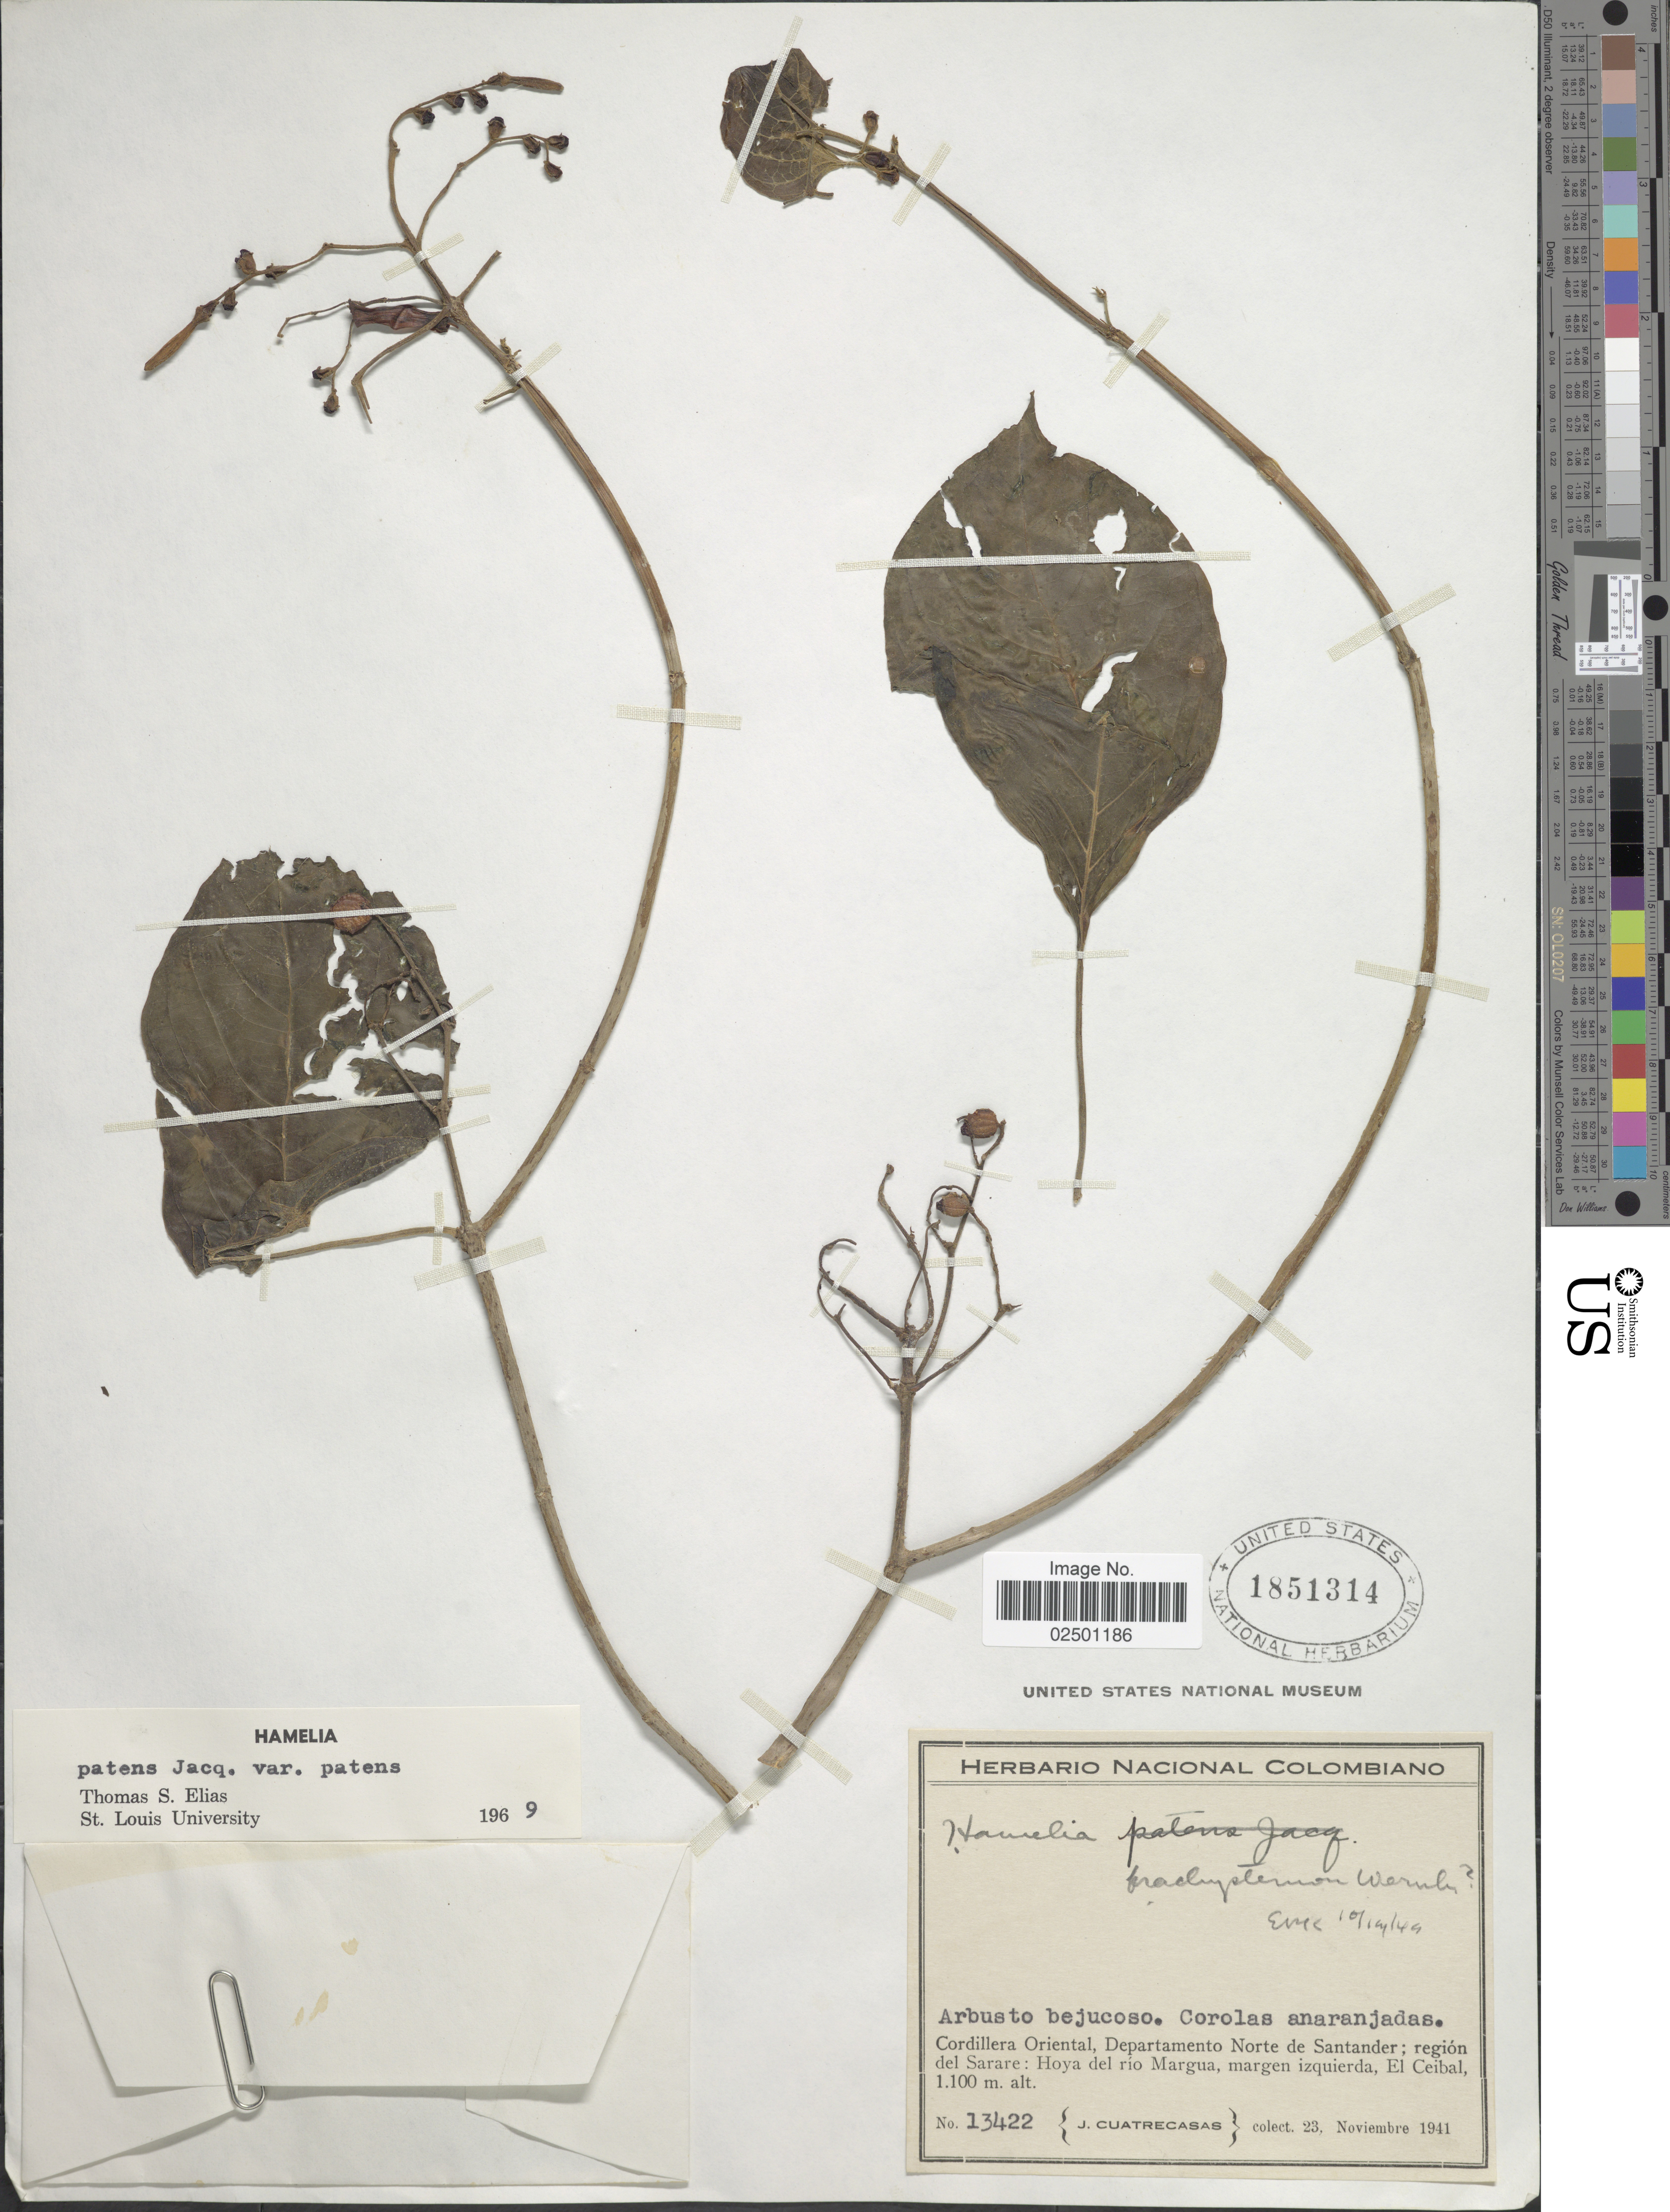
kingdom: Plantae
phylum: Tracheophyta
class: Magnoliopsida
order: Gentianales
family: Rubiaceae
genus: Hamelia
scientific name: Hamelia patens var. patens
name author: Jacq.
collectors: J. Cuatrecasas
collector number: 13422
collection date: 1941-11-23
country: Colombia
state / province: Norte de Santander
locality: Cordillera Oriental, Departamento Norte de Santander; region del Sarare: Hoya del rio Margua, margen izquierda, El Ceibal.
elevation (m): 1100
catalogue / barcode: US 1851314